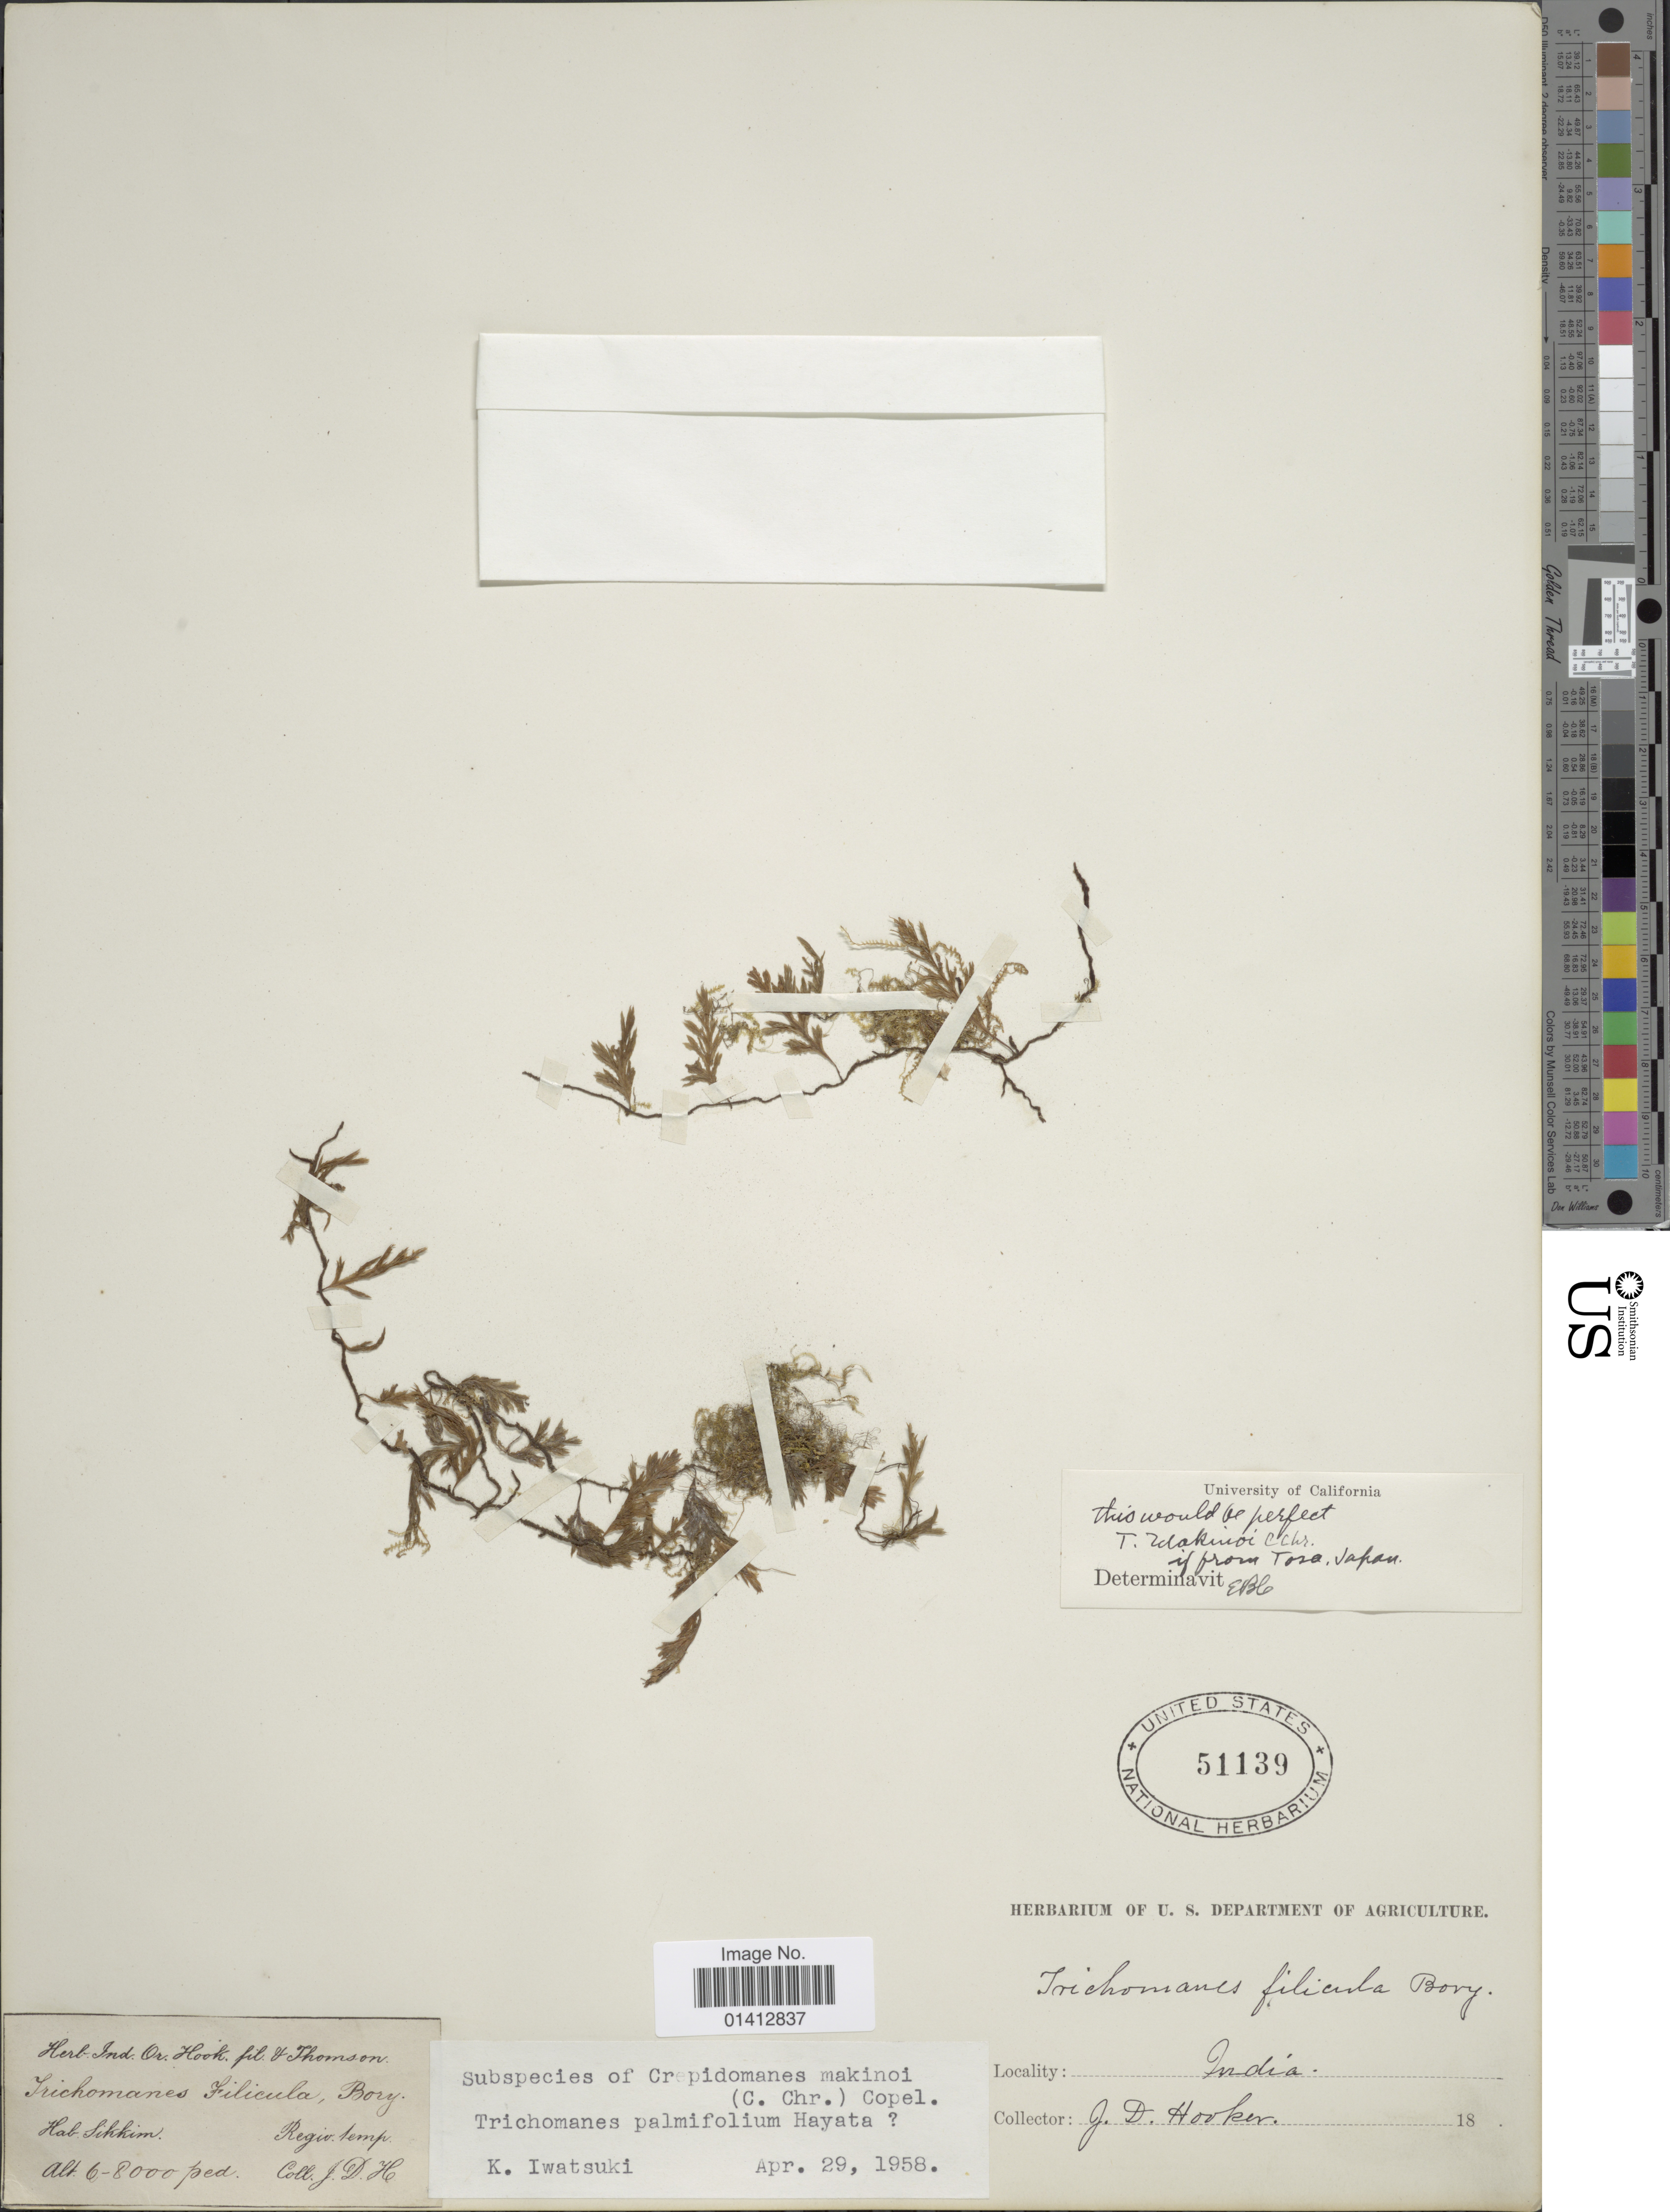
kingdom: Plantae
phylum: Tracheophyta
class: Polypodiopsida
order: Hymenophyllales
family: Hymenophyllaceae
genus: Crepidomanes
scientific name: Crepidomanes makinoi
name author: (C. Chr.) Copel.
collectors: J. D. Hooker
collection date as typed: Transcribed d/m/y: //18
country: India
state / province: Sikkim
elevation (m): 1829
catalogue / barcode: US 51139